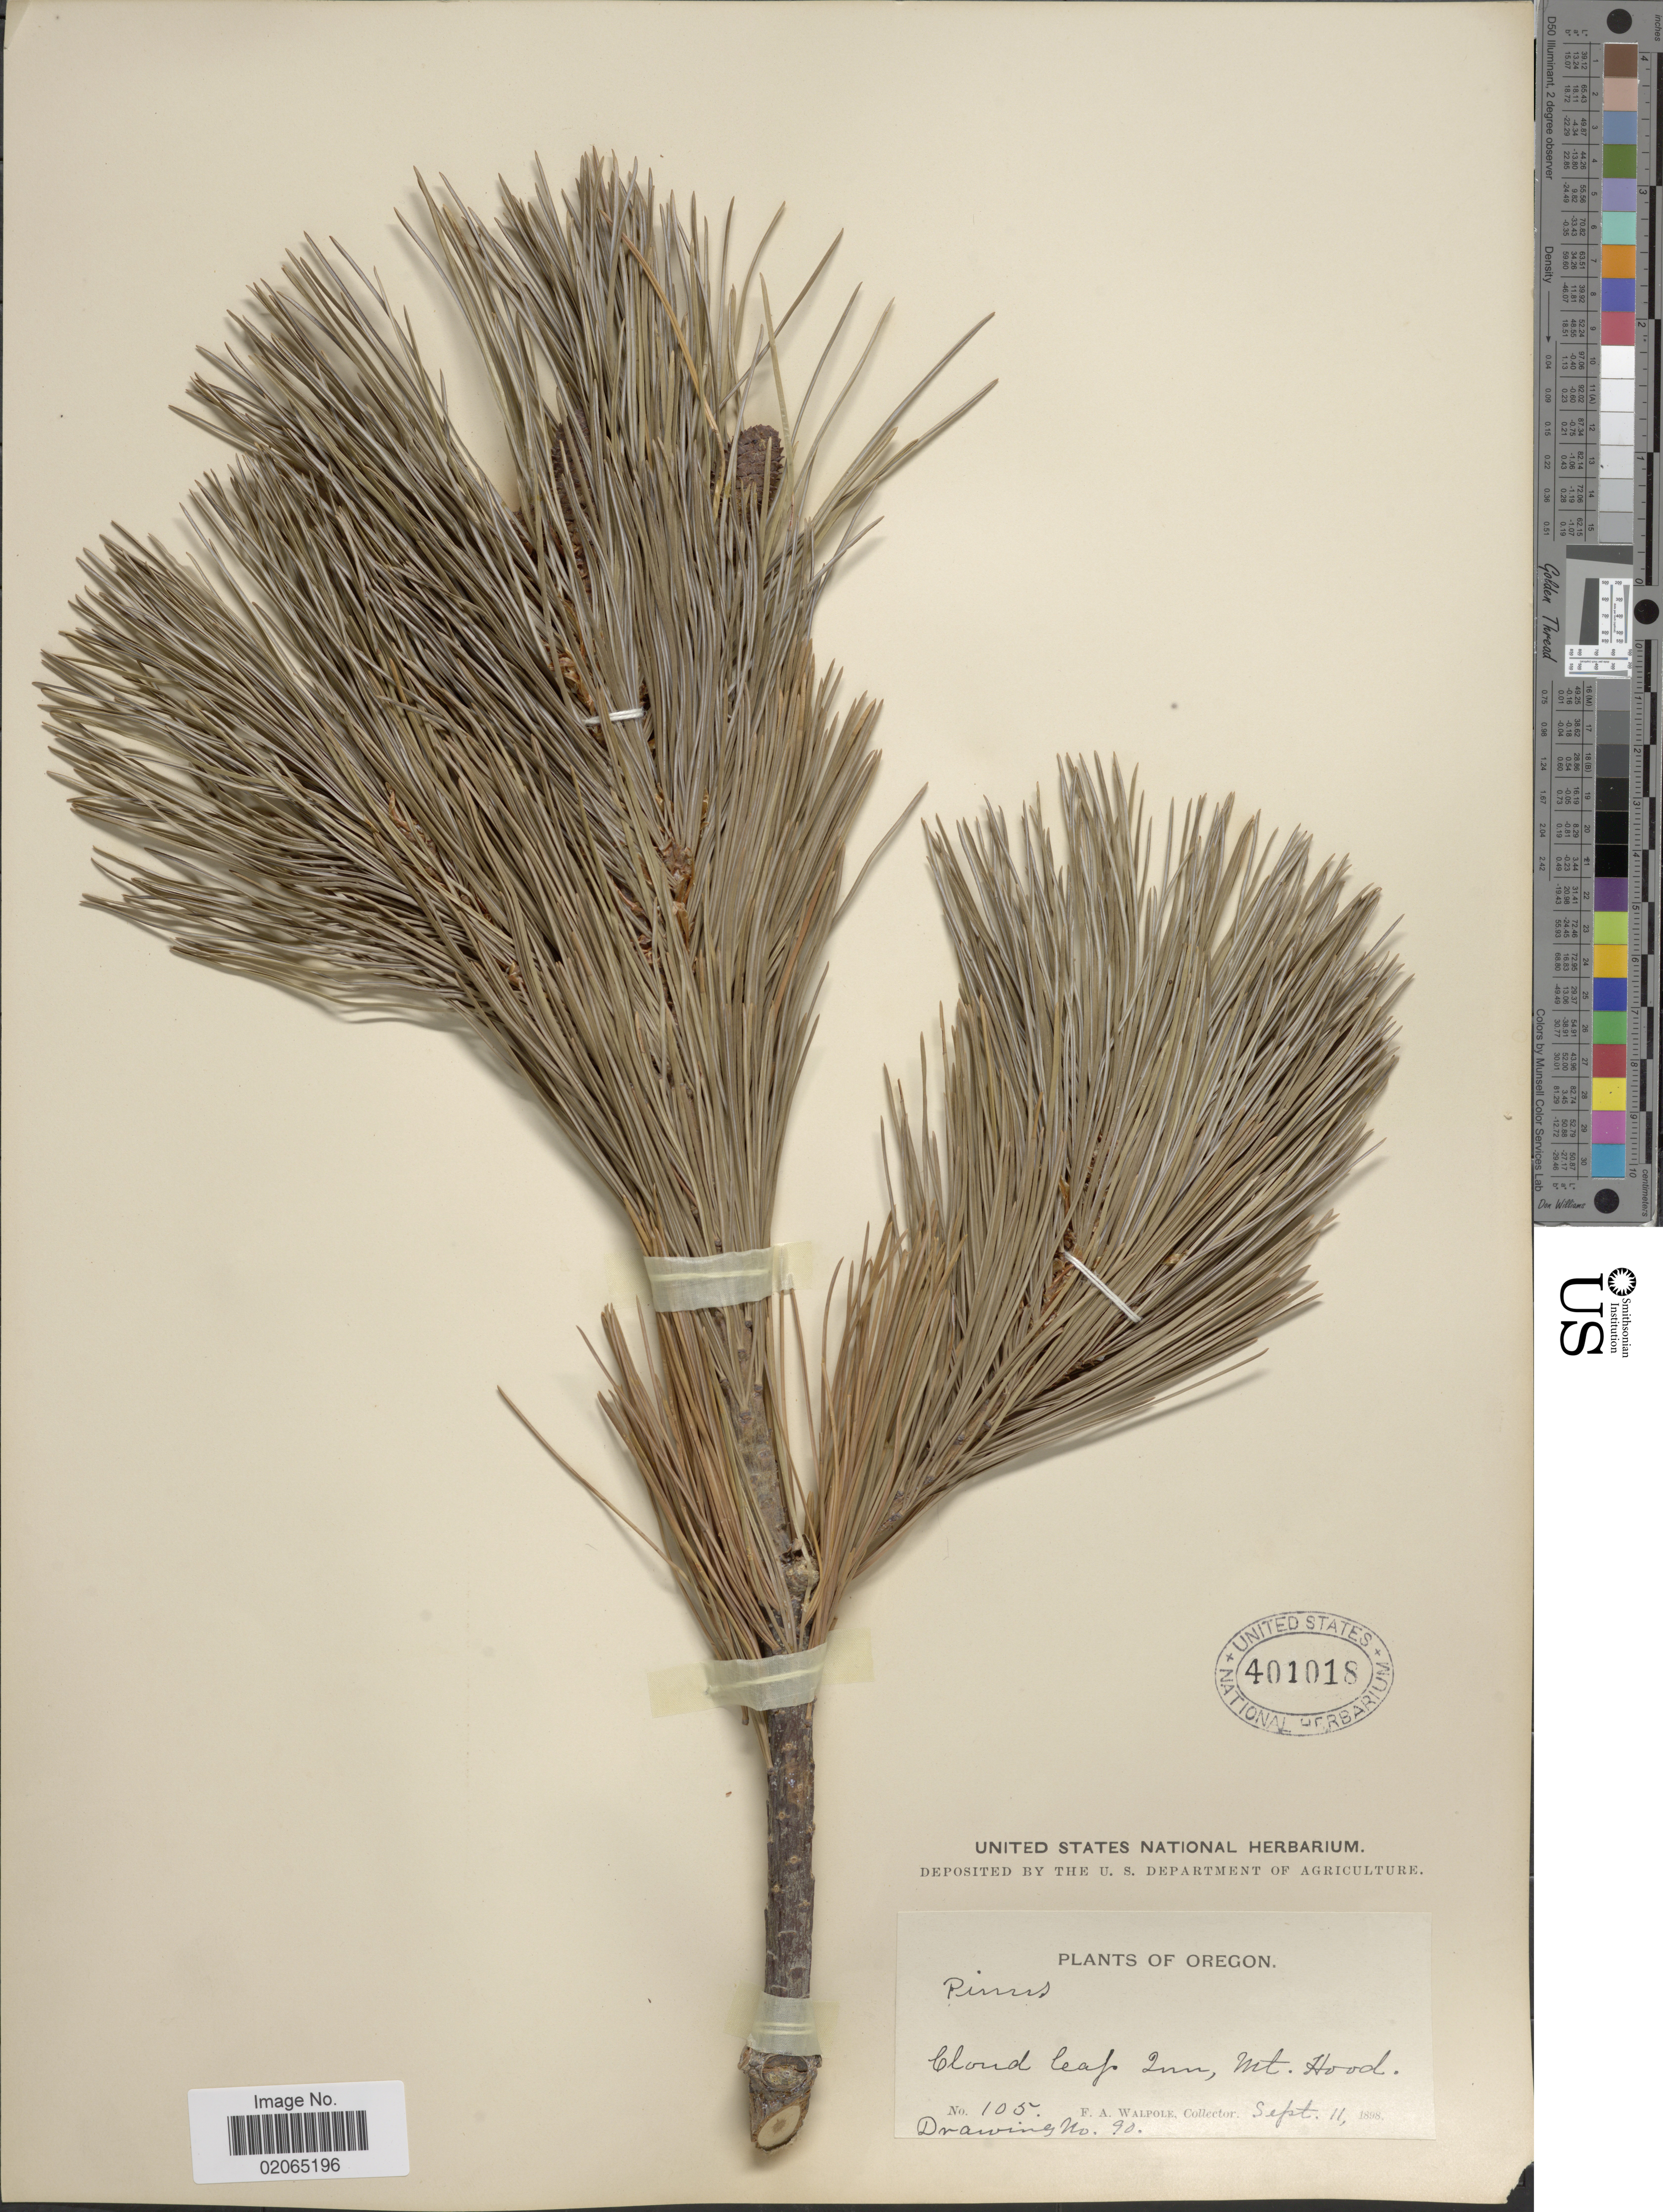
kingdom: Plantae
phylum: Tracheophyta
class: Pinopsida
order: Pinales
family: Pinaceae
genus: Pinus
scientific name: Pinus sp.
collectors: F. Walpole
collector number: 105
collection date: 1898-09-11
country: United States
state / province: Oregon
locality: Cloud Cap Inn, Mt. Hood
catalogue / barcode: US 401018